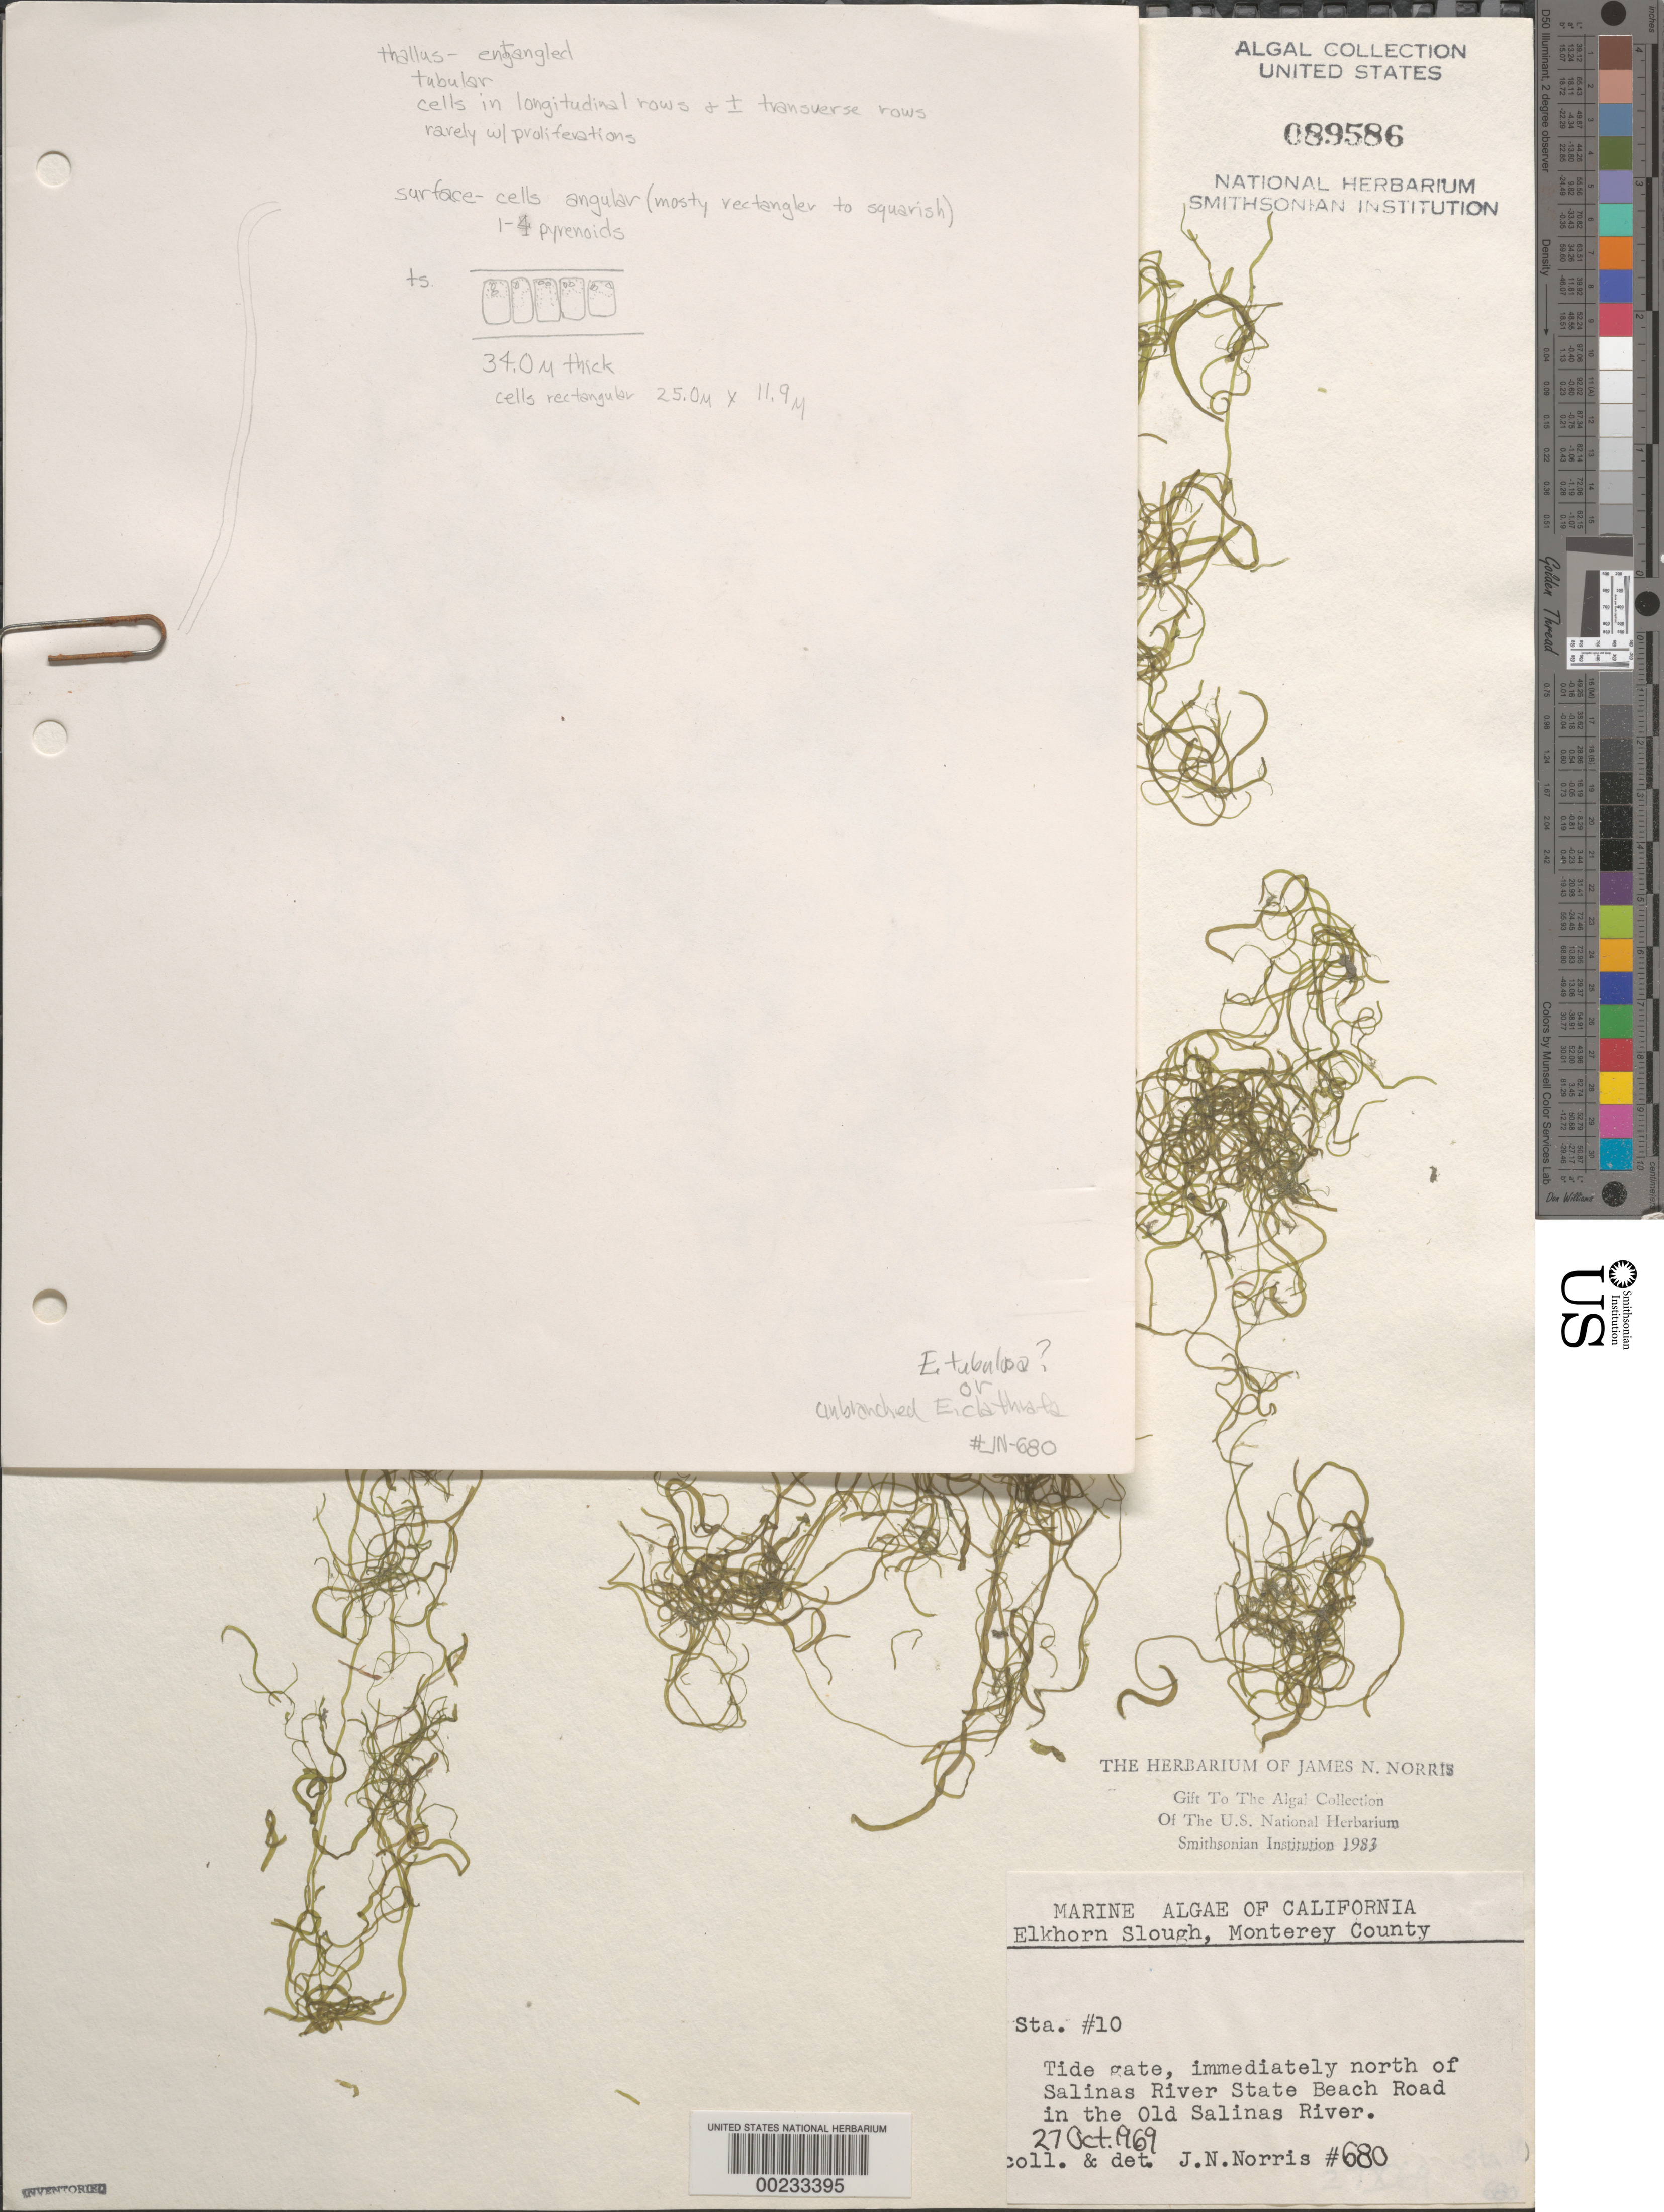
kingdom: Plantae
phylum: Chlorophyta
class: Ulvophyceae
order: Ulvales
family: Ulvaceae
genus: Ulva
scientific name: Ulva flexuosa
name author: Wulfen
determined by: Algae name updating Project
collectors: J. N. Norris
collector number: JN-680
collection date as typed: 27 Oct 1969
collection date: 1969-10-27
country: United States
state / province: California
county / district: Monterey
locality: Old Salinas River, Elkhorn Slough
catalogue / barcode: US 89586